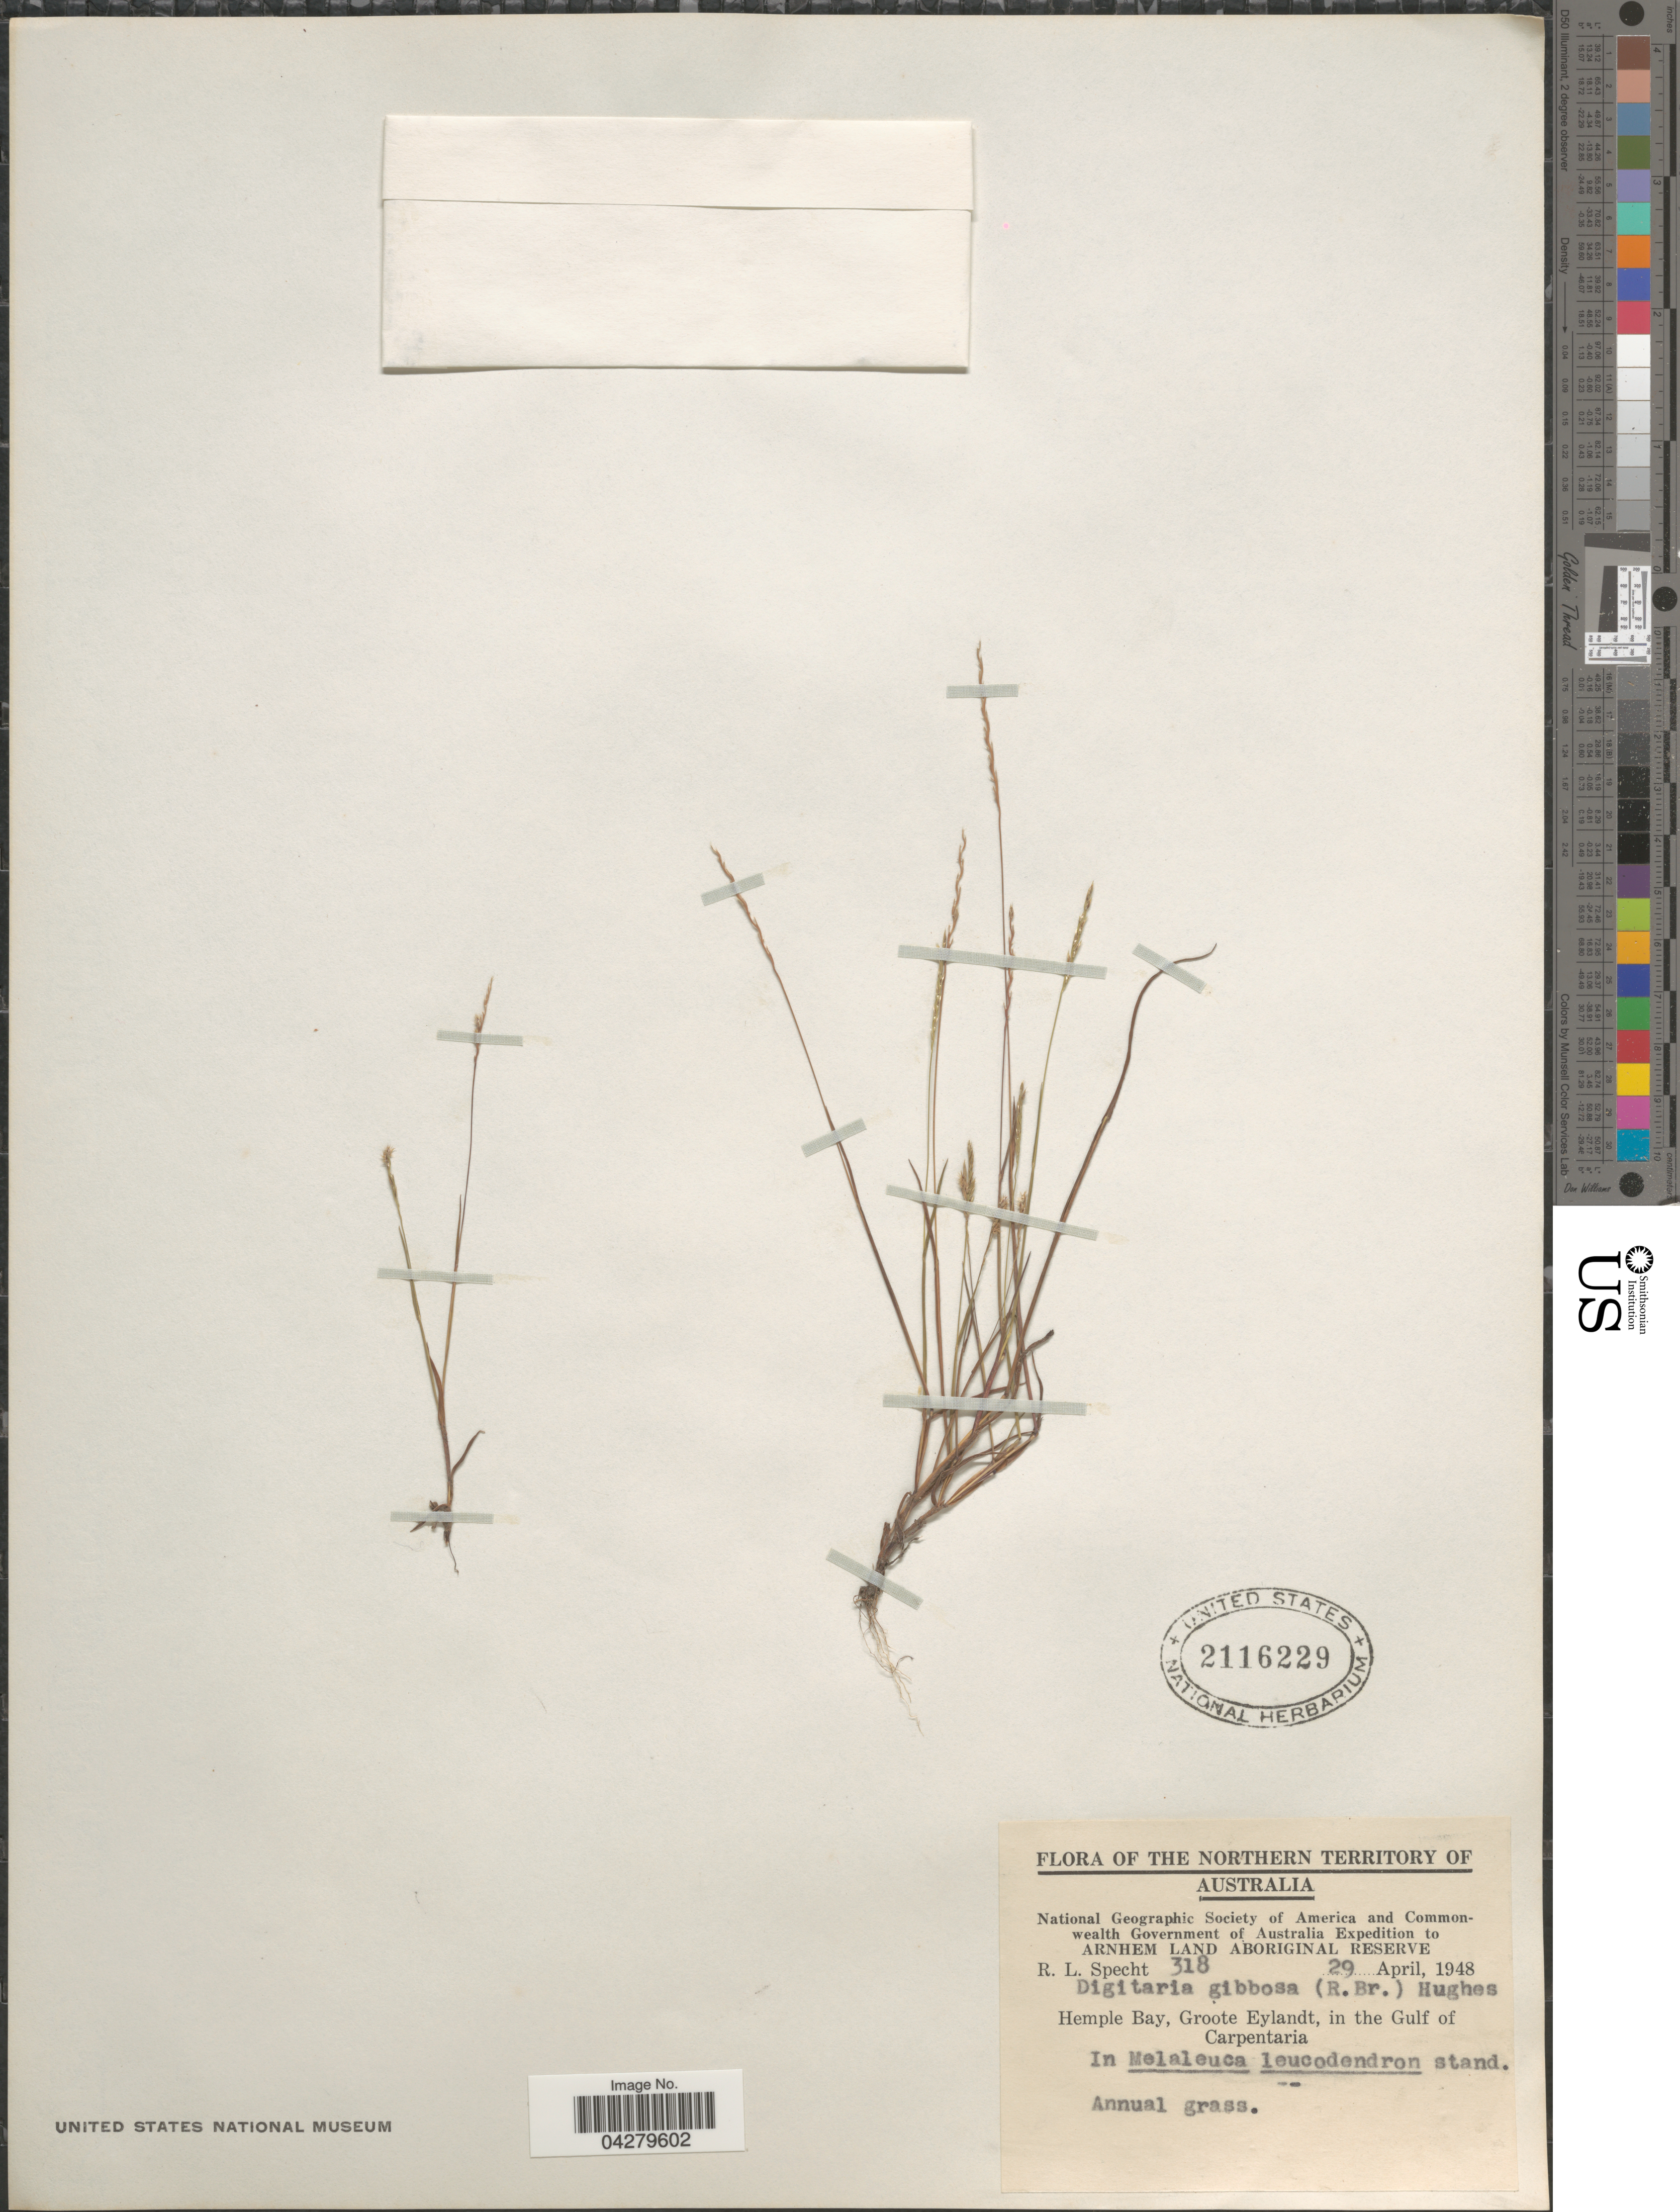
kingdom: Plantae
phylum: Tracheophyta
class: Liliopsida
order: Poales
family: Poaceae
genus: Digitaria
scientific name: Digitaria gibbosa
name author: (R. Br.) P. Beauv.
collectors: R. L. Specht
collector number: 318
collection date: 1948-04-29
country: Australia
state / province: Northern Territory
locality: The Northern Territory of Australia. National Geographic Society of America and Commonwealth Government of Australie Expedition to Arnhem Land Aboriginal Reserve. Hemple Bay, Groote Eylandt, in the Gulf of Carpentaria.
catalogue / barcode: US 2116229